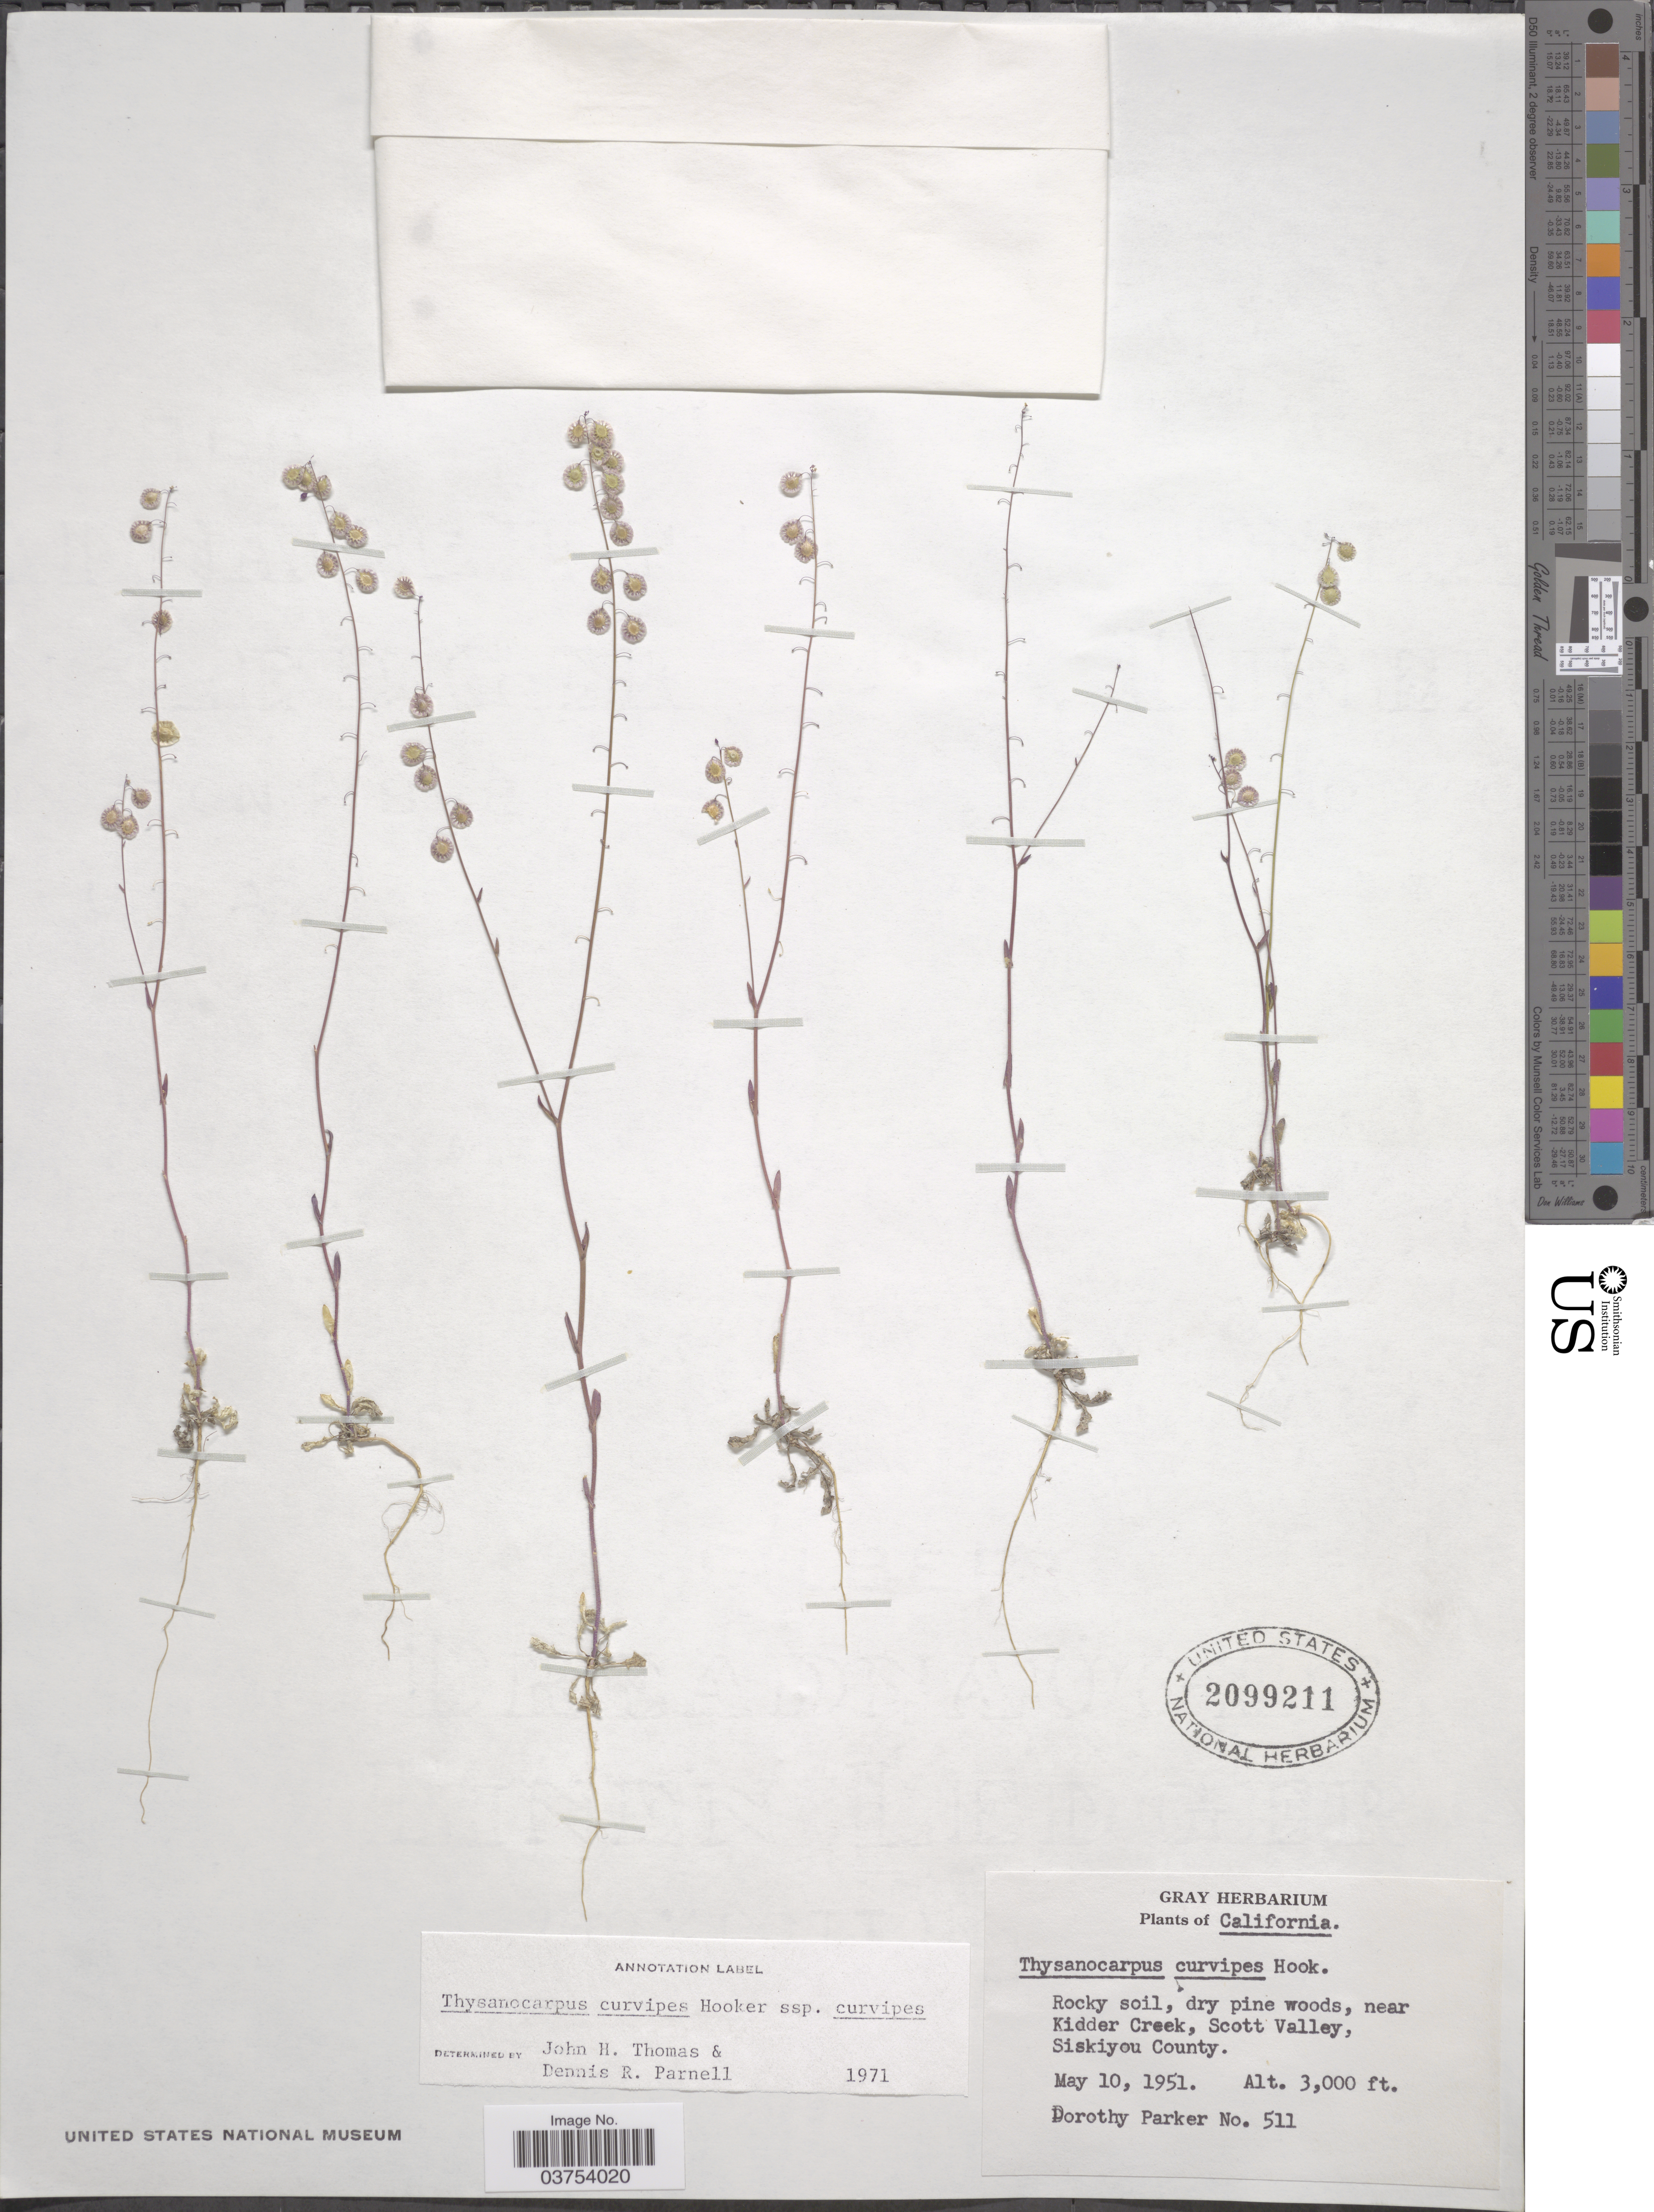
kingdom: Plantae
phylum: Tracheophyta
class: Magnoliopsida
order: Brassicales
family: Brassicaceae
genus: Thysanocarpus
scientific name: Thysanocarpus curvipes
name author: Hook.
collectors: D. Parker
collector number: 511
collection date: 1951-05-10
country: United States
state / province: California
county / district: Siskiyou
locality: Near Kidder Creek, Scott Valley, Siskiyou County.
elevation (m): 914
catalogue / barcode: US 2099211